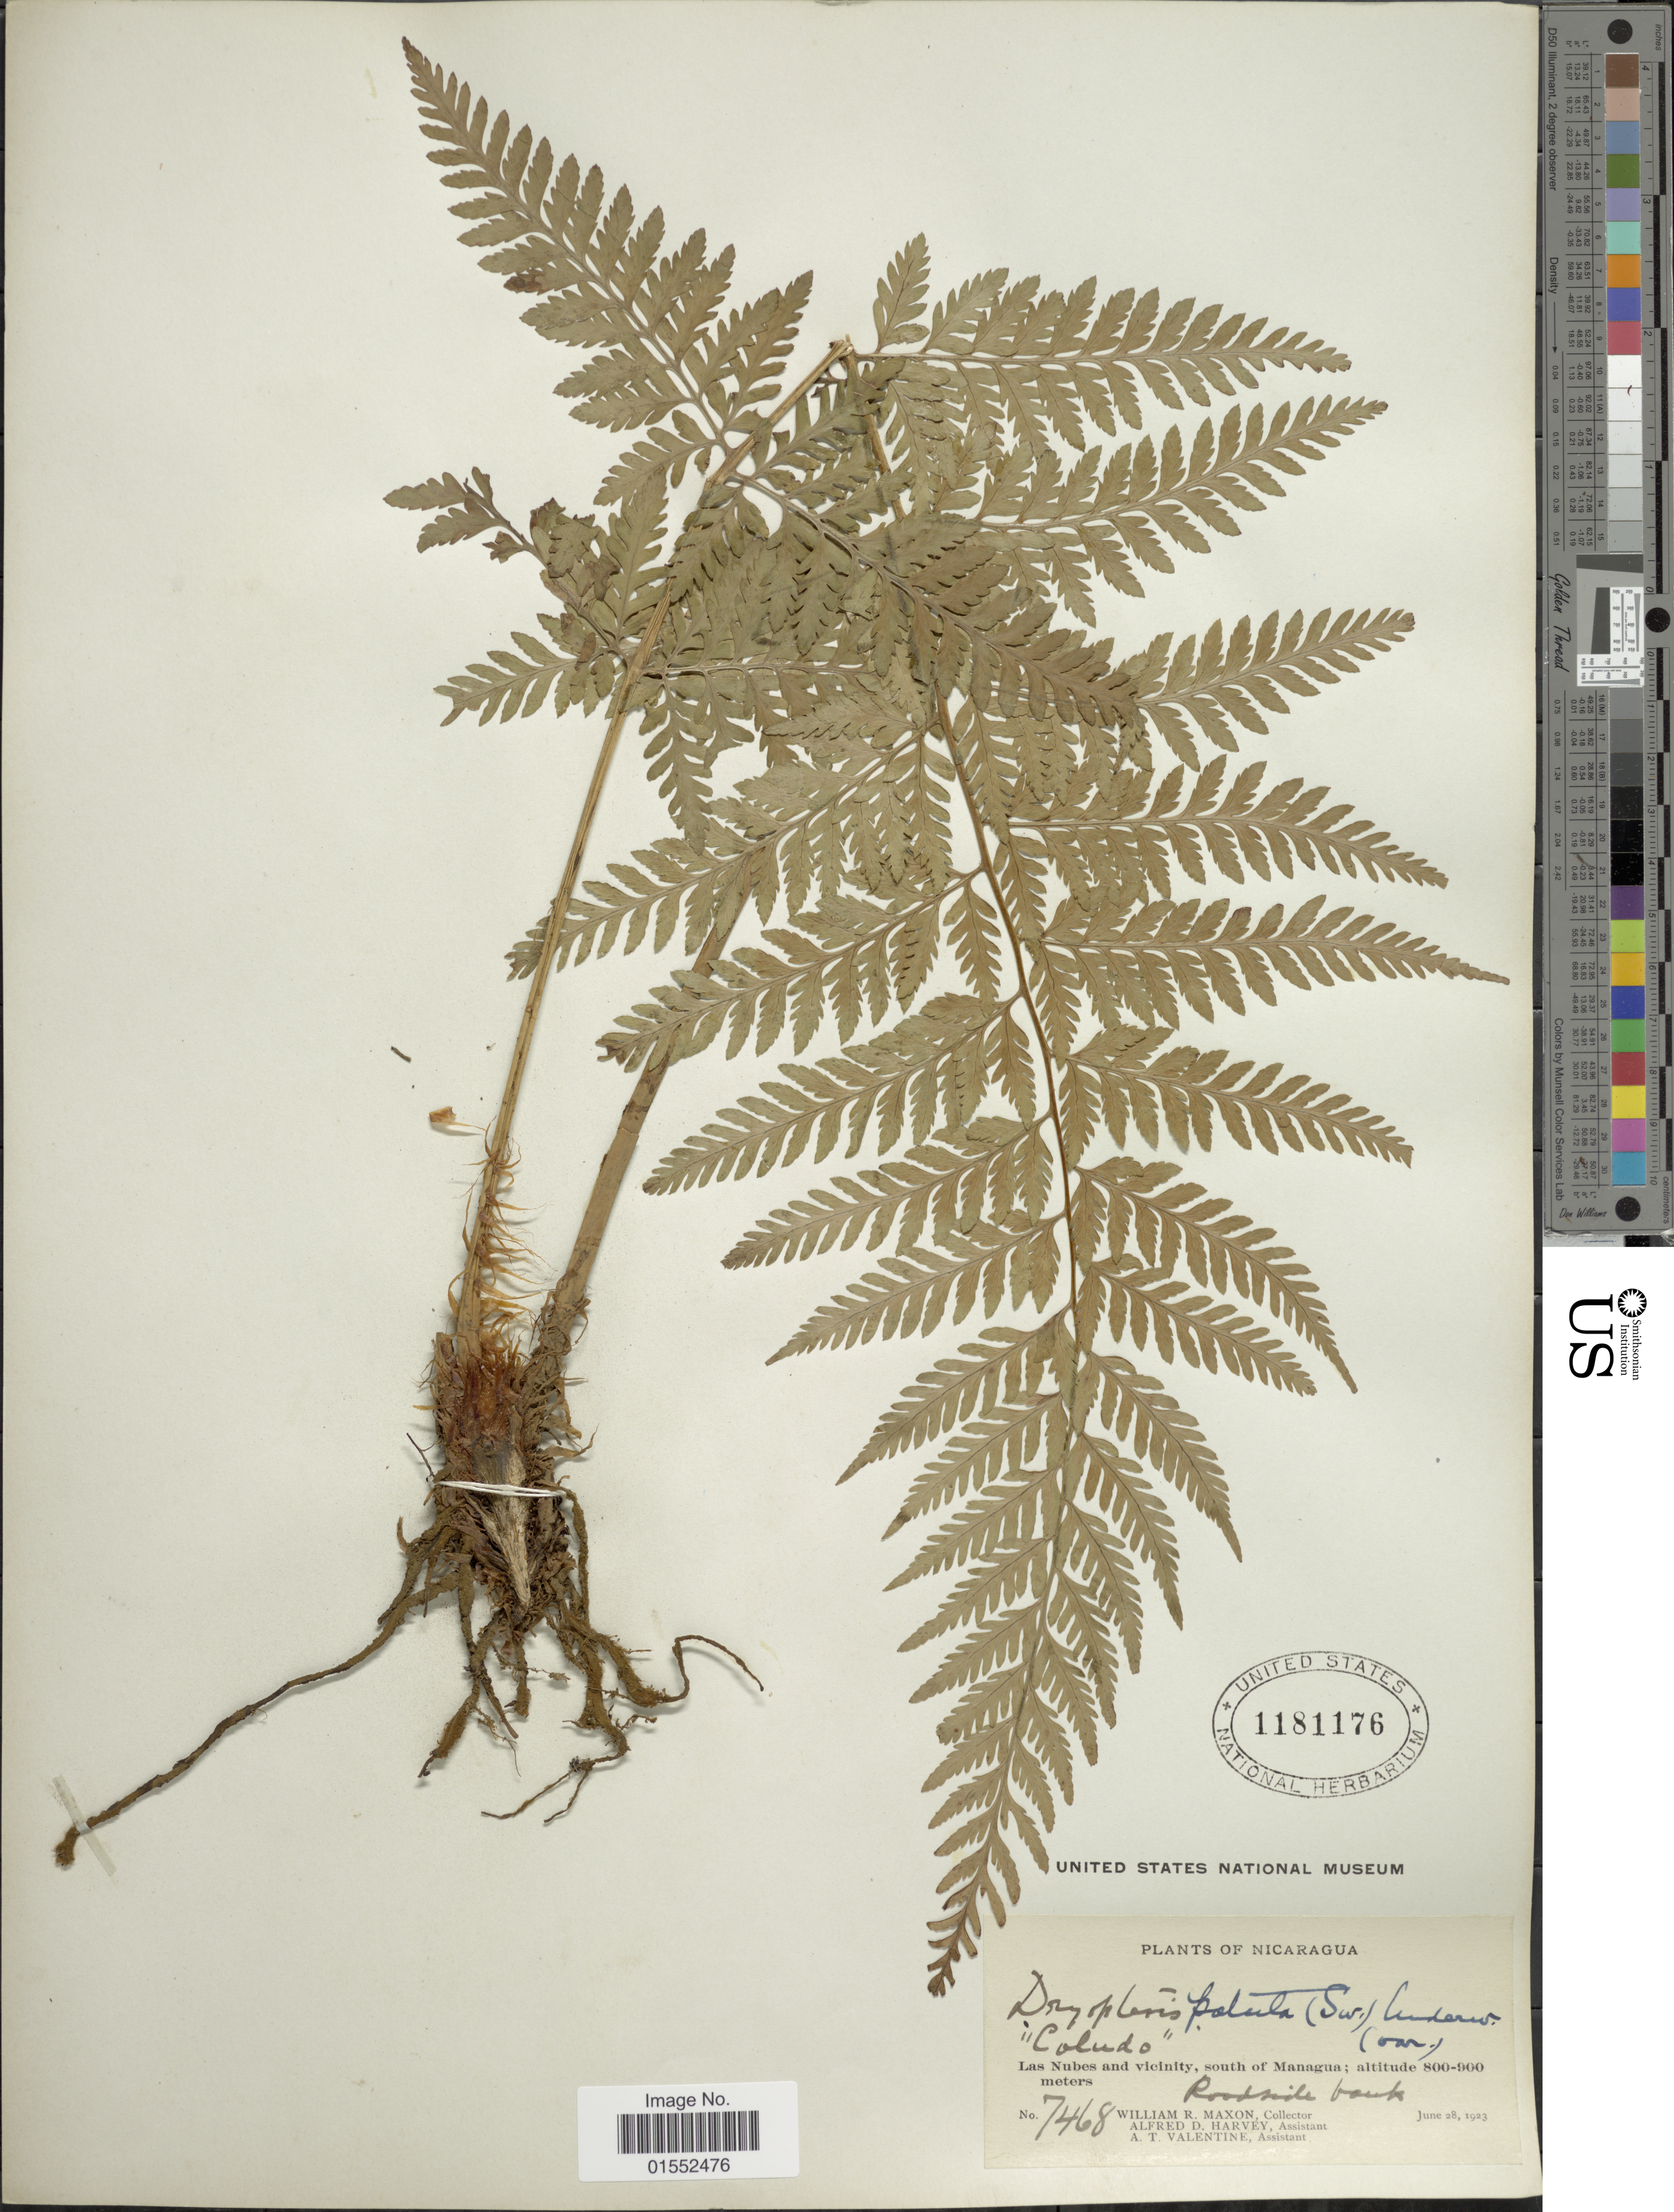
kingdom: Plantae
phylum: Tracheophyta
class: Polypodiopsida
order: Polypodiales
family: Dryopteridaceae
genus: Dryopteris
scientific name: Dryopteris patula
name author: (Sw.) Underw.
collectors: W. R. Maxon, A. D. Harvey & A. Valentine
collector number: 7468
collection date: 1923-06-28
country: Nicaragua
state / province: Managua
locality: Las Nubes and vicinity, south of Managua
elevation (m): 800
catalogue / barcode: US 1181176